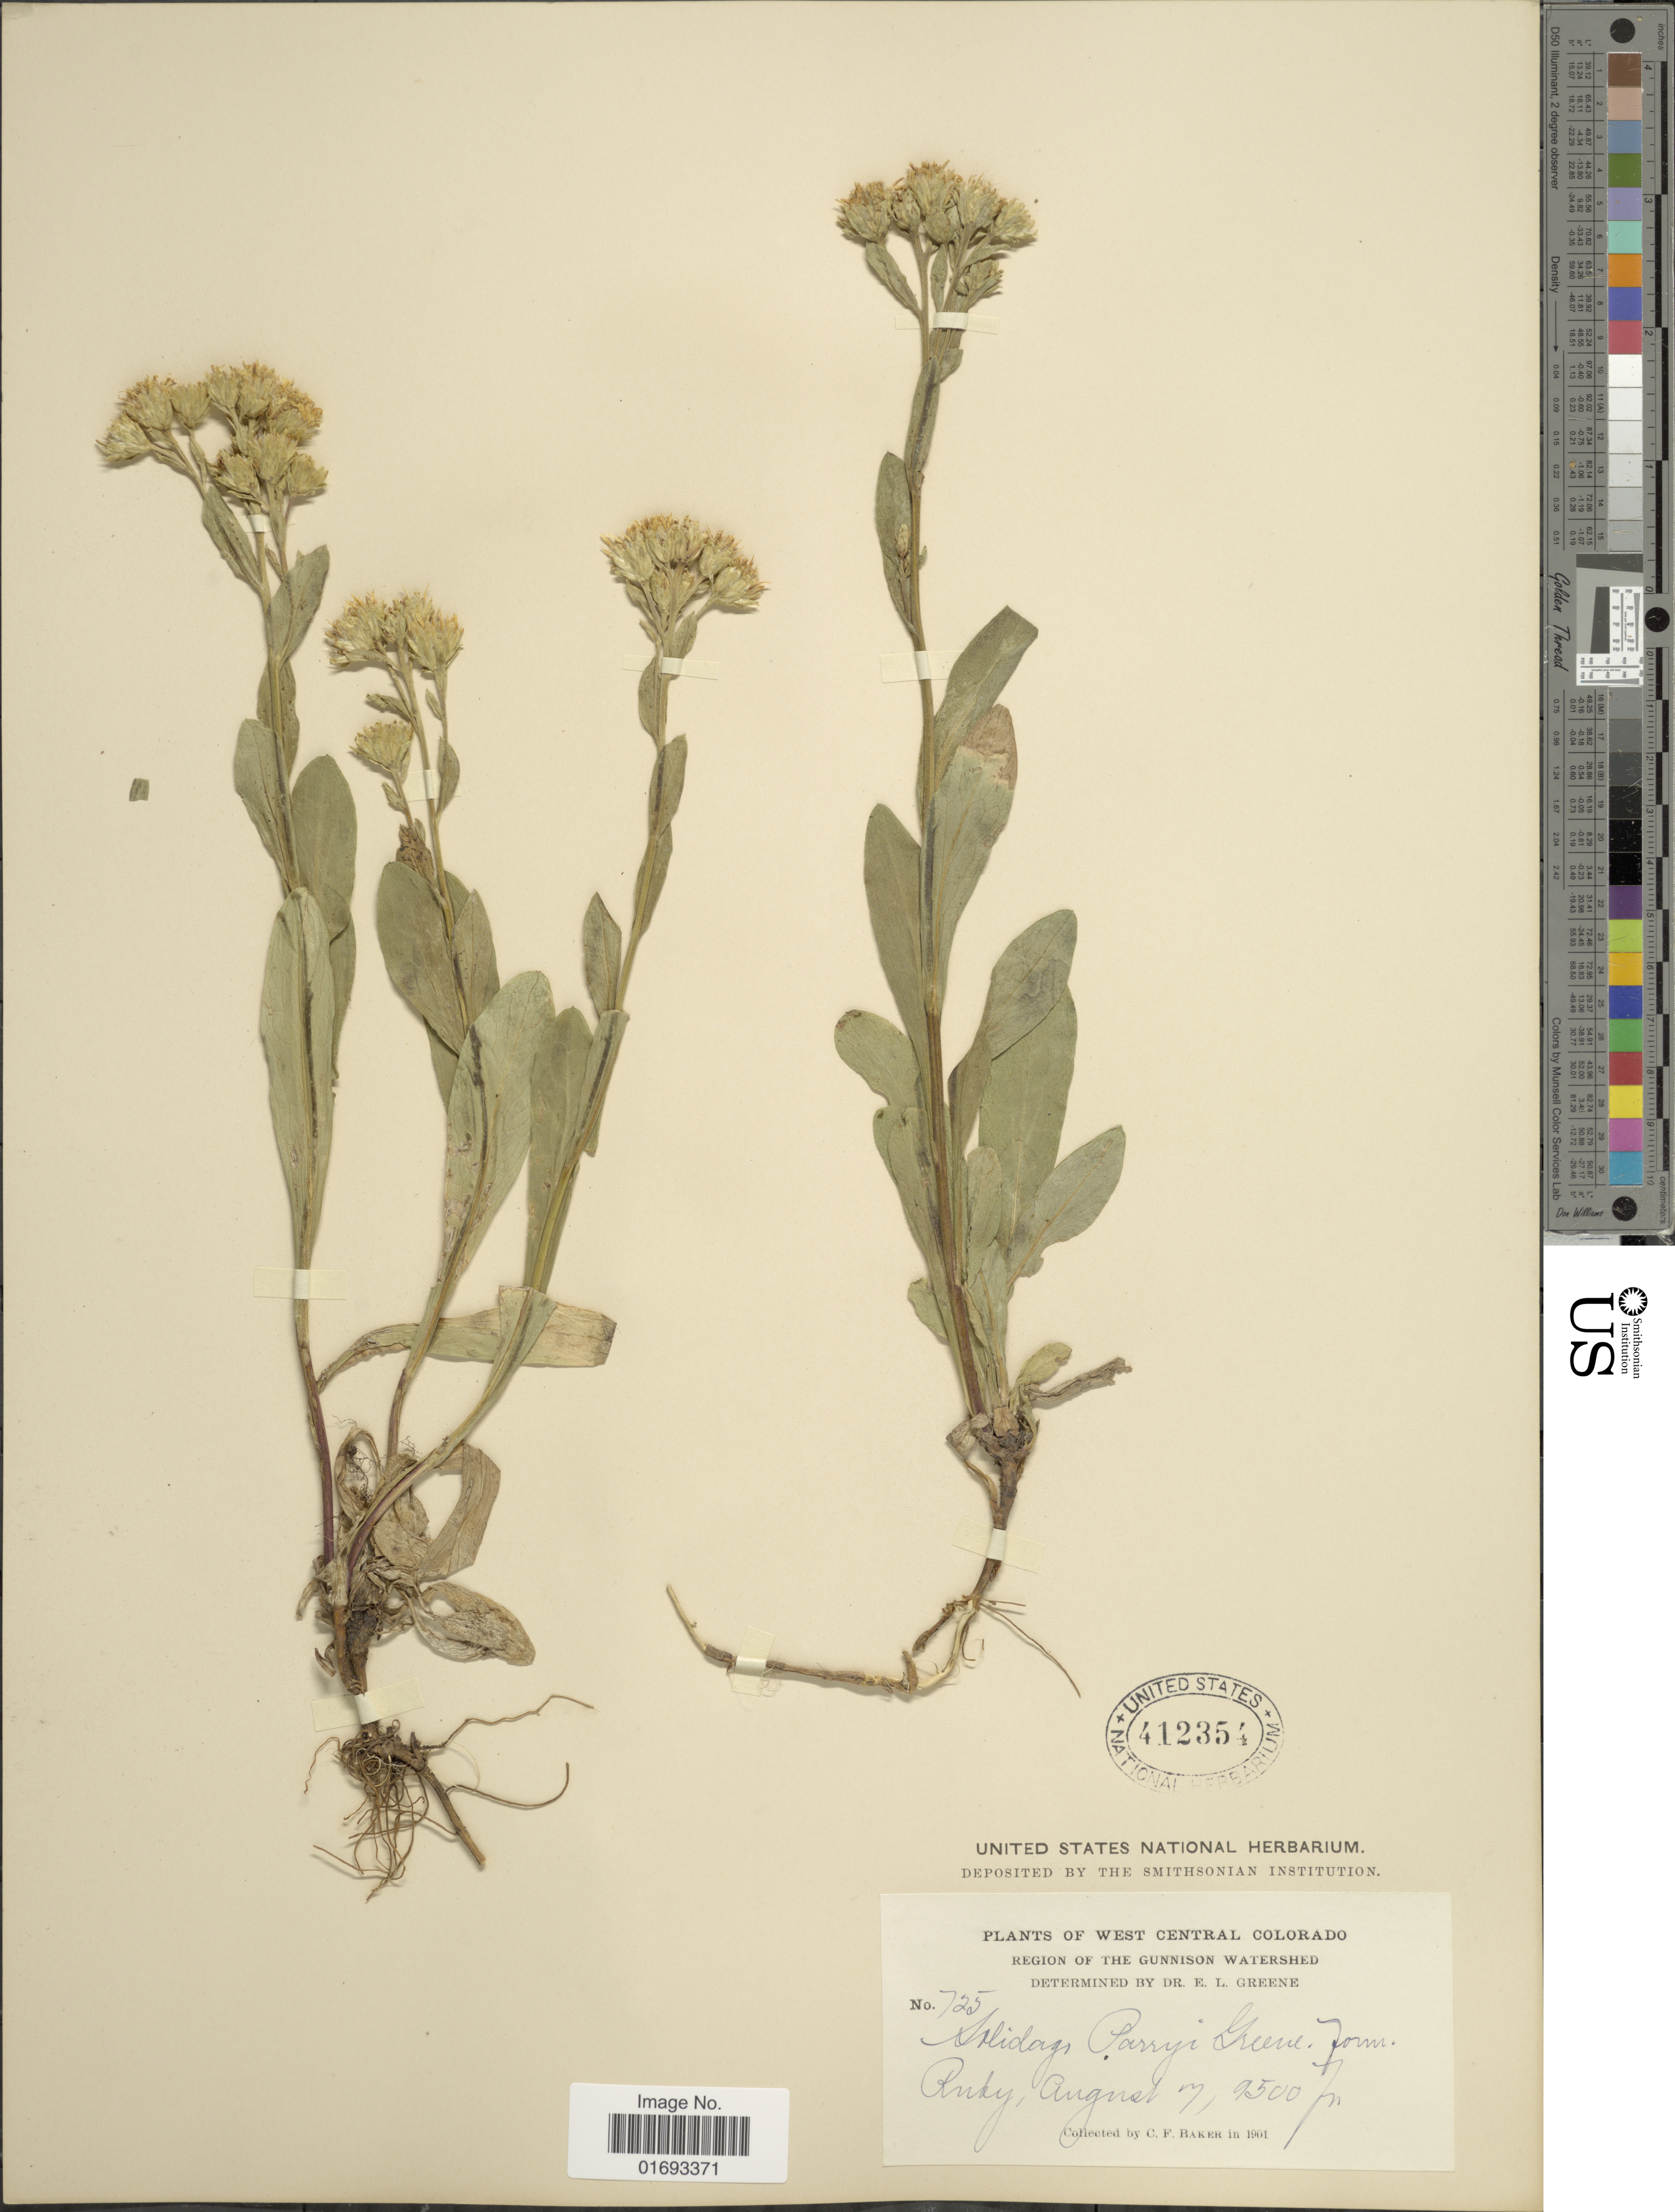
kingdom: Plantae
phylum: Tracheophyta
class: Magnoliopsida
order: Asterales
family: Asteraceae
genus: Oreochrysum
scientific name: Oreochrysum parryi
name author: (A. Gray) Rydb.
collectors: C. F. Baker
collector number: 725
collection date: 1901-08-17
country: United States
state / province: Colorado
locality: West Central Colorado, region of the Gunnison Watershed, Ruky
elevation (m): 2896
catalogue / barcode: US 412354